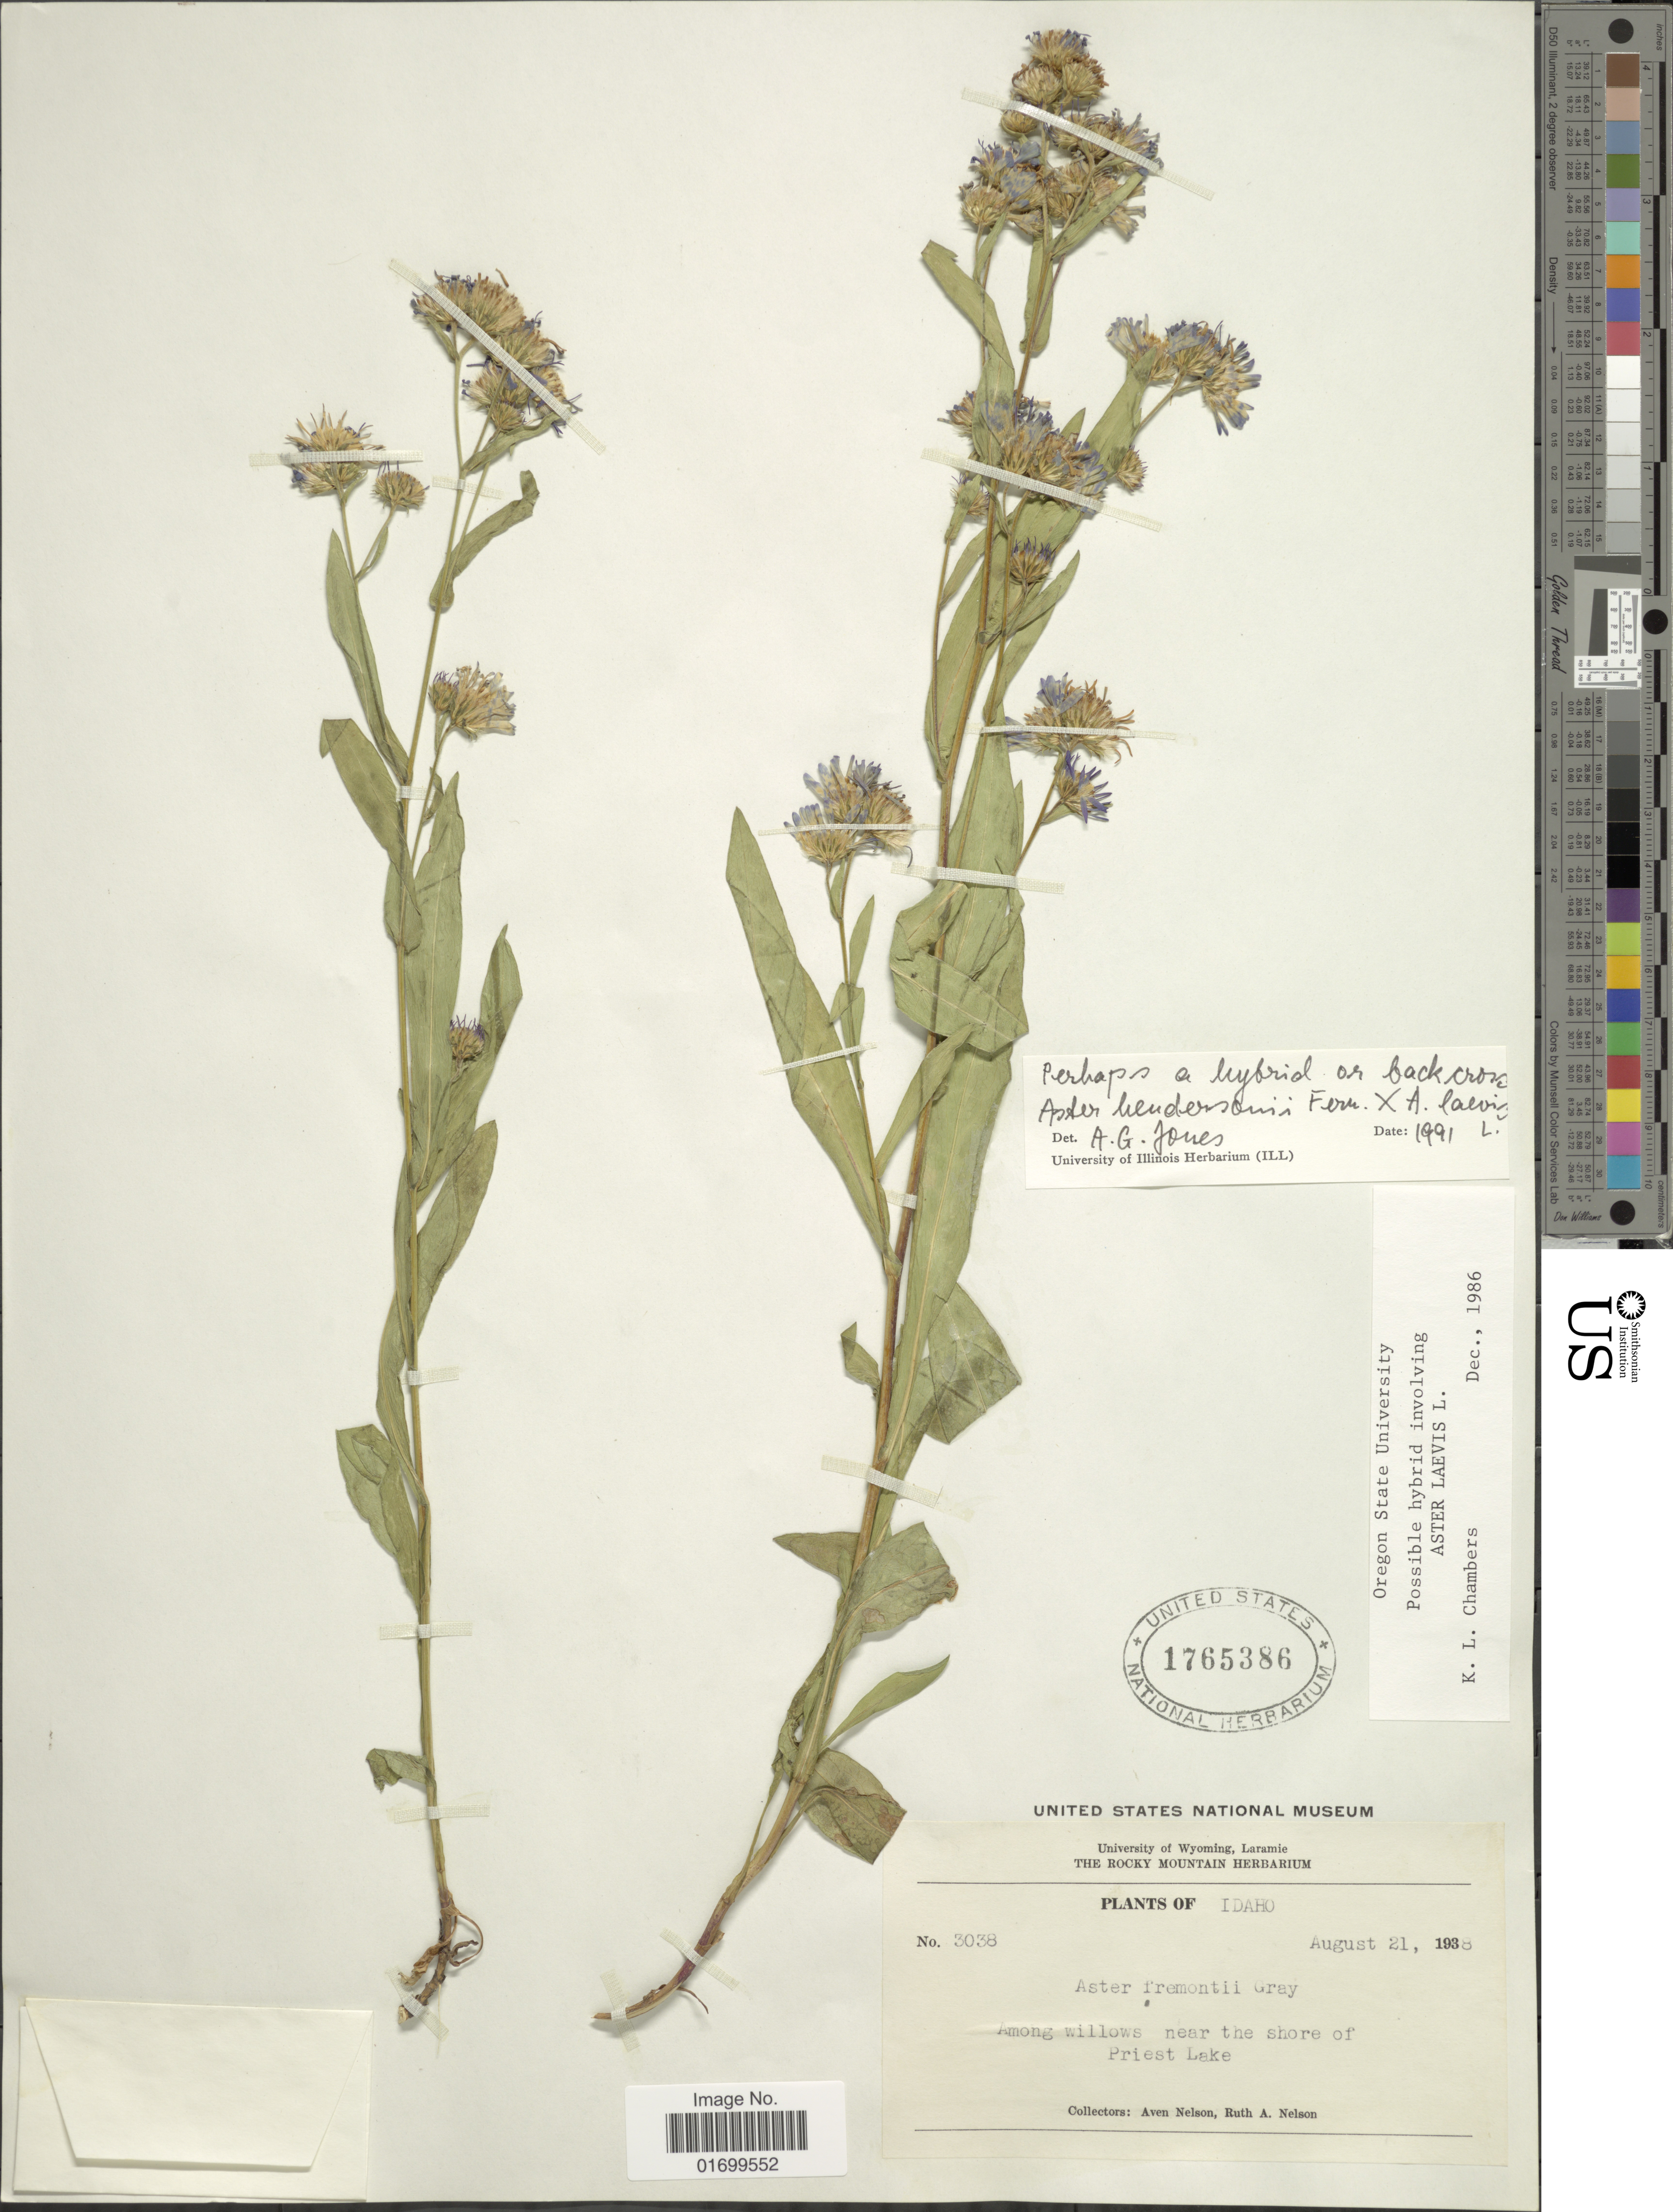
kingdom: Plantae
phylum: Tracheophyta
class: Magnoliopsida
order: Asterales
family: Asteraceae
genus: Symphyotrichum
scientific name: Symphyotrichum hendersonii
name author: (Fernald) G.L. Nesom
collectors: A. Nelson & R. A. Nelson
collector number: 3038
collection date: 1938-08-21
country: United States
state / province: Idaho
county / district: Bonner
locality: Among willows near the shore of Priest Lake.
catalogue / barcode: US 1765386